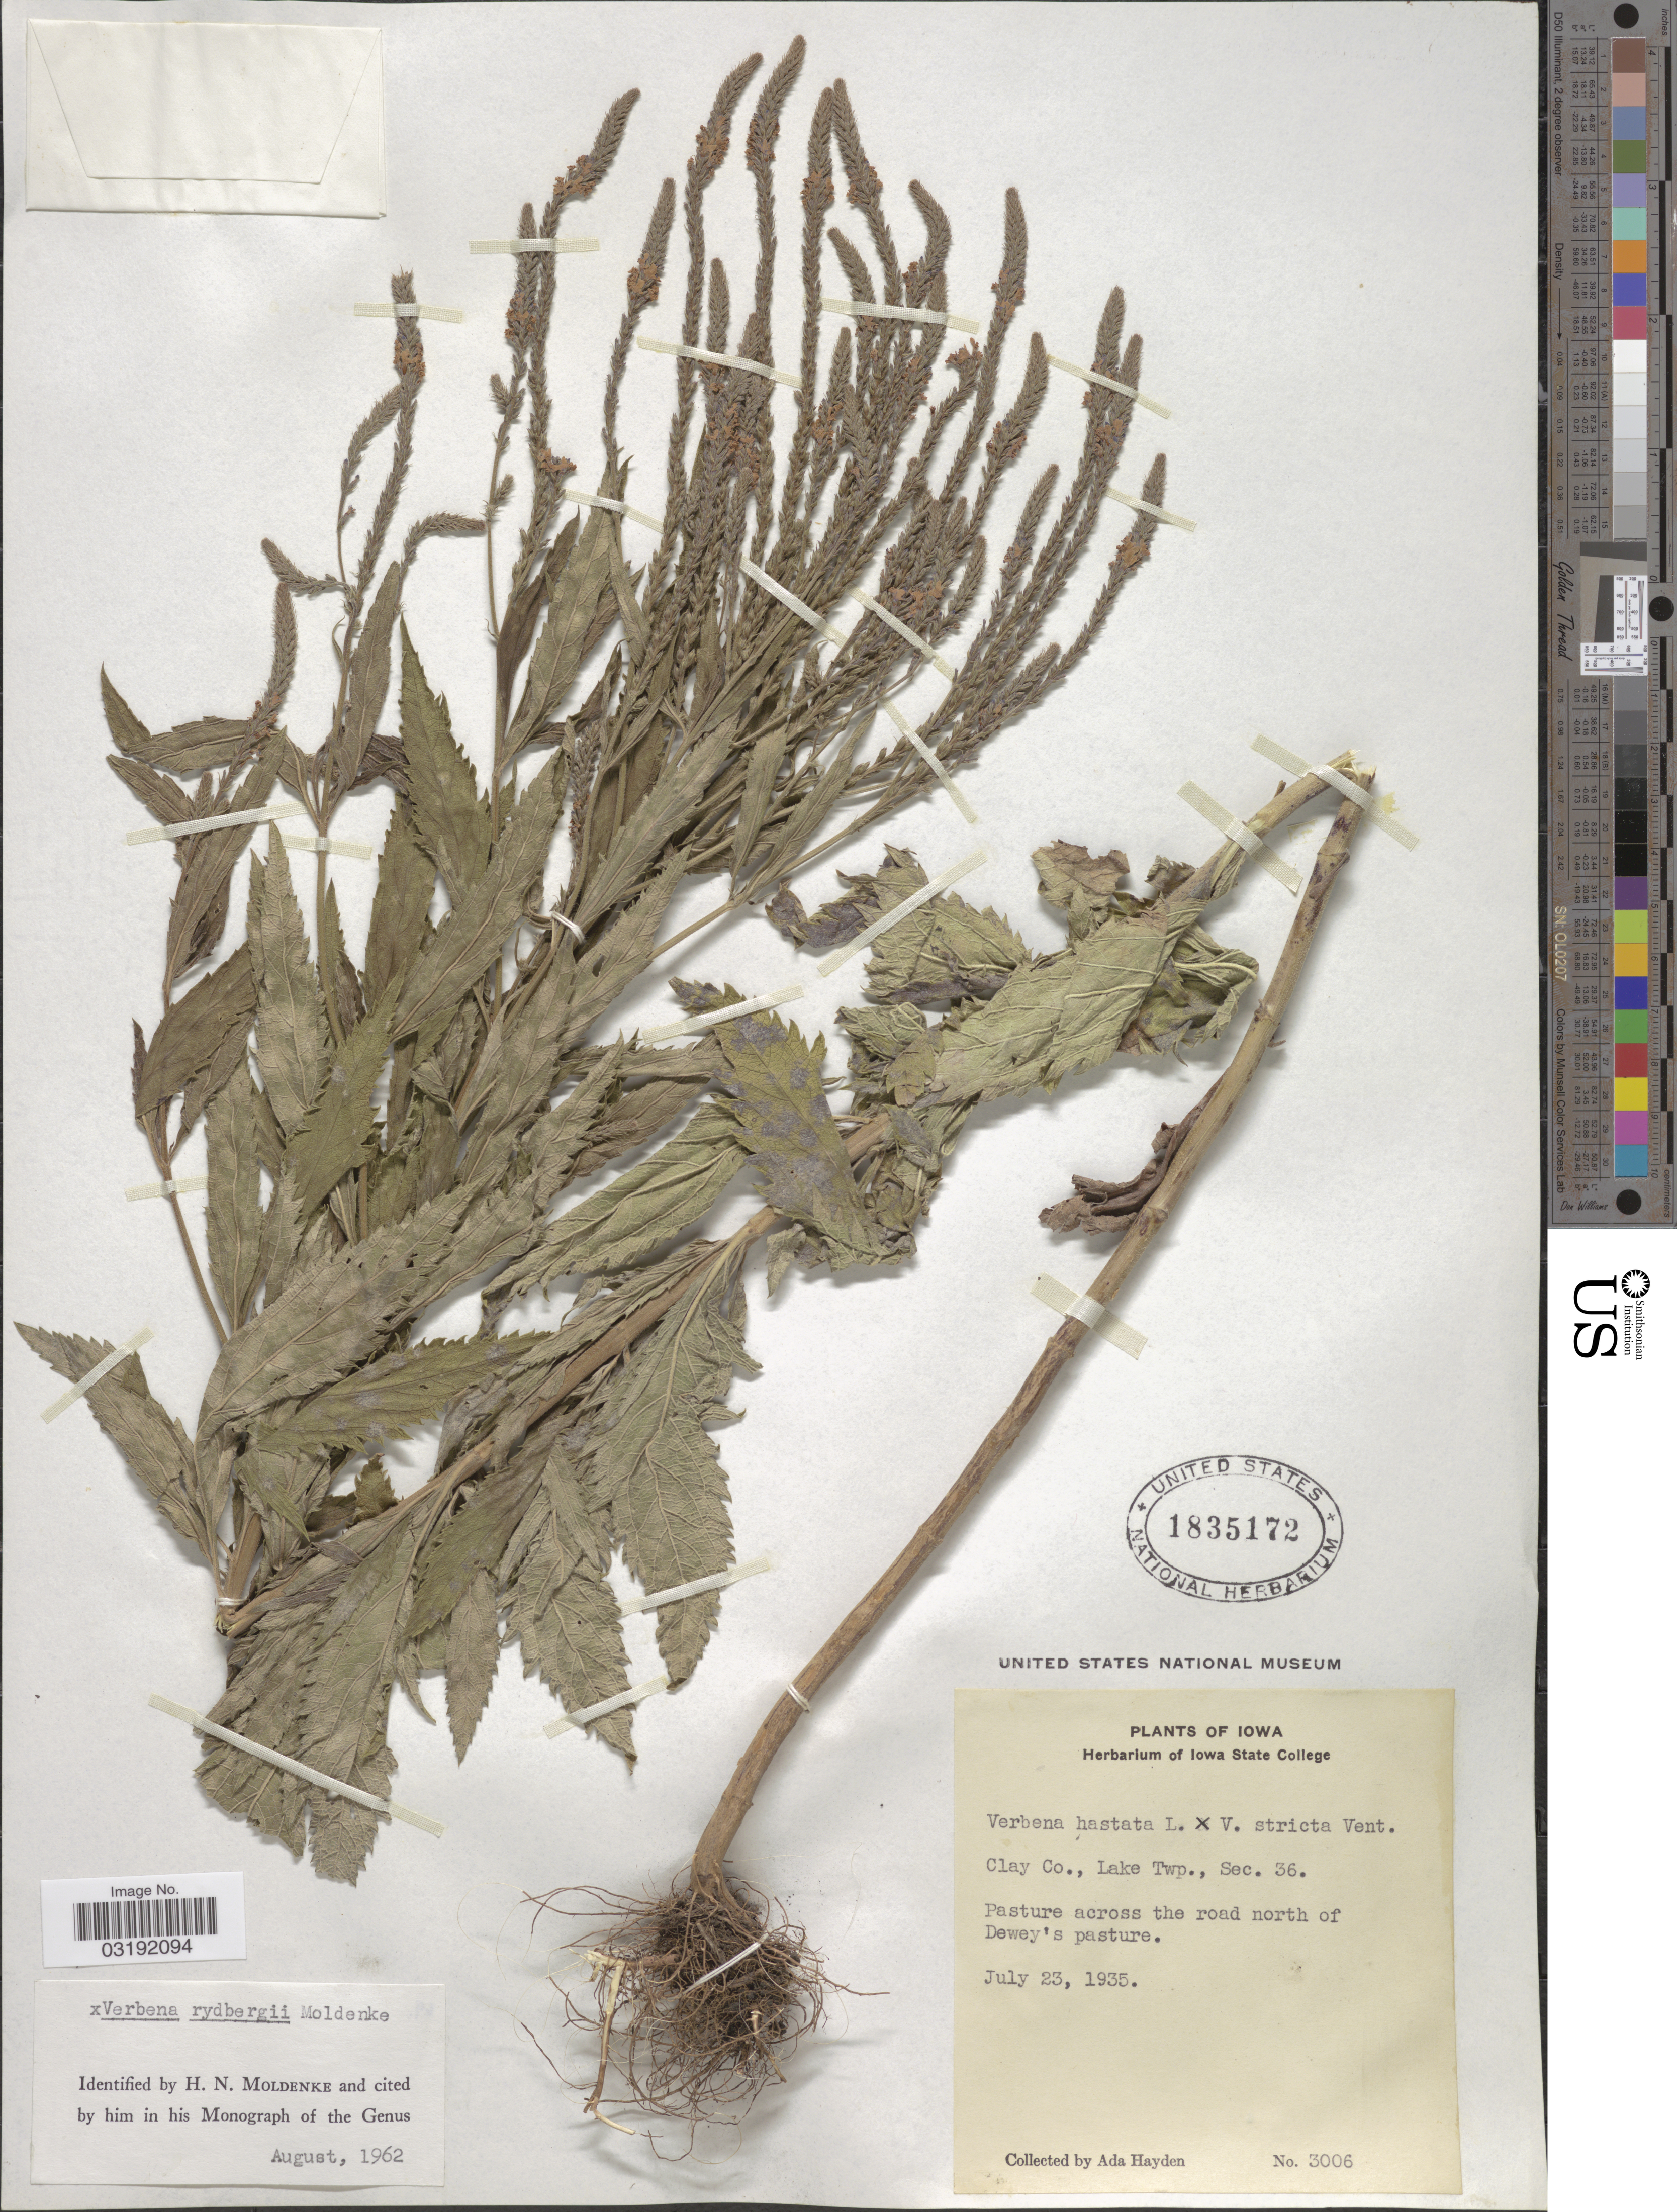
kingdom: Plantae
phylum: Tracheophyta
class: Magnoliopsida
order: Lamiales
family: Verbenaceae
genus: Verbena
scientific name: Verbena rydbergii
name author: Moldenke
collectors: Ada Hayden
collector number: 3006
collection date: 1935-07-23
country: United States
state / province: Iowa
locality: Clay Co., Lake Twp., Sec. 36. Pasture across the road north of Dewey's pasture.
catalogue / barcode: US 1835172